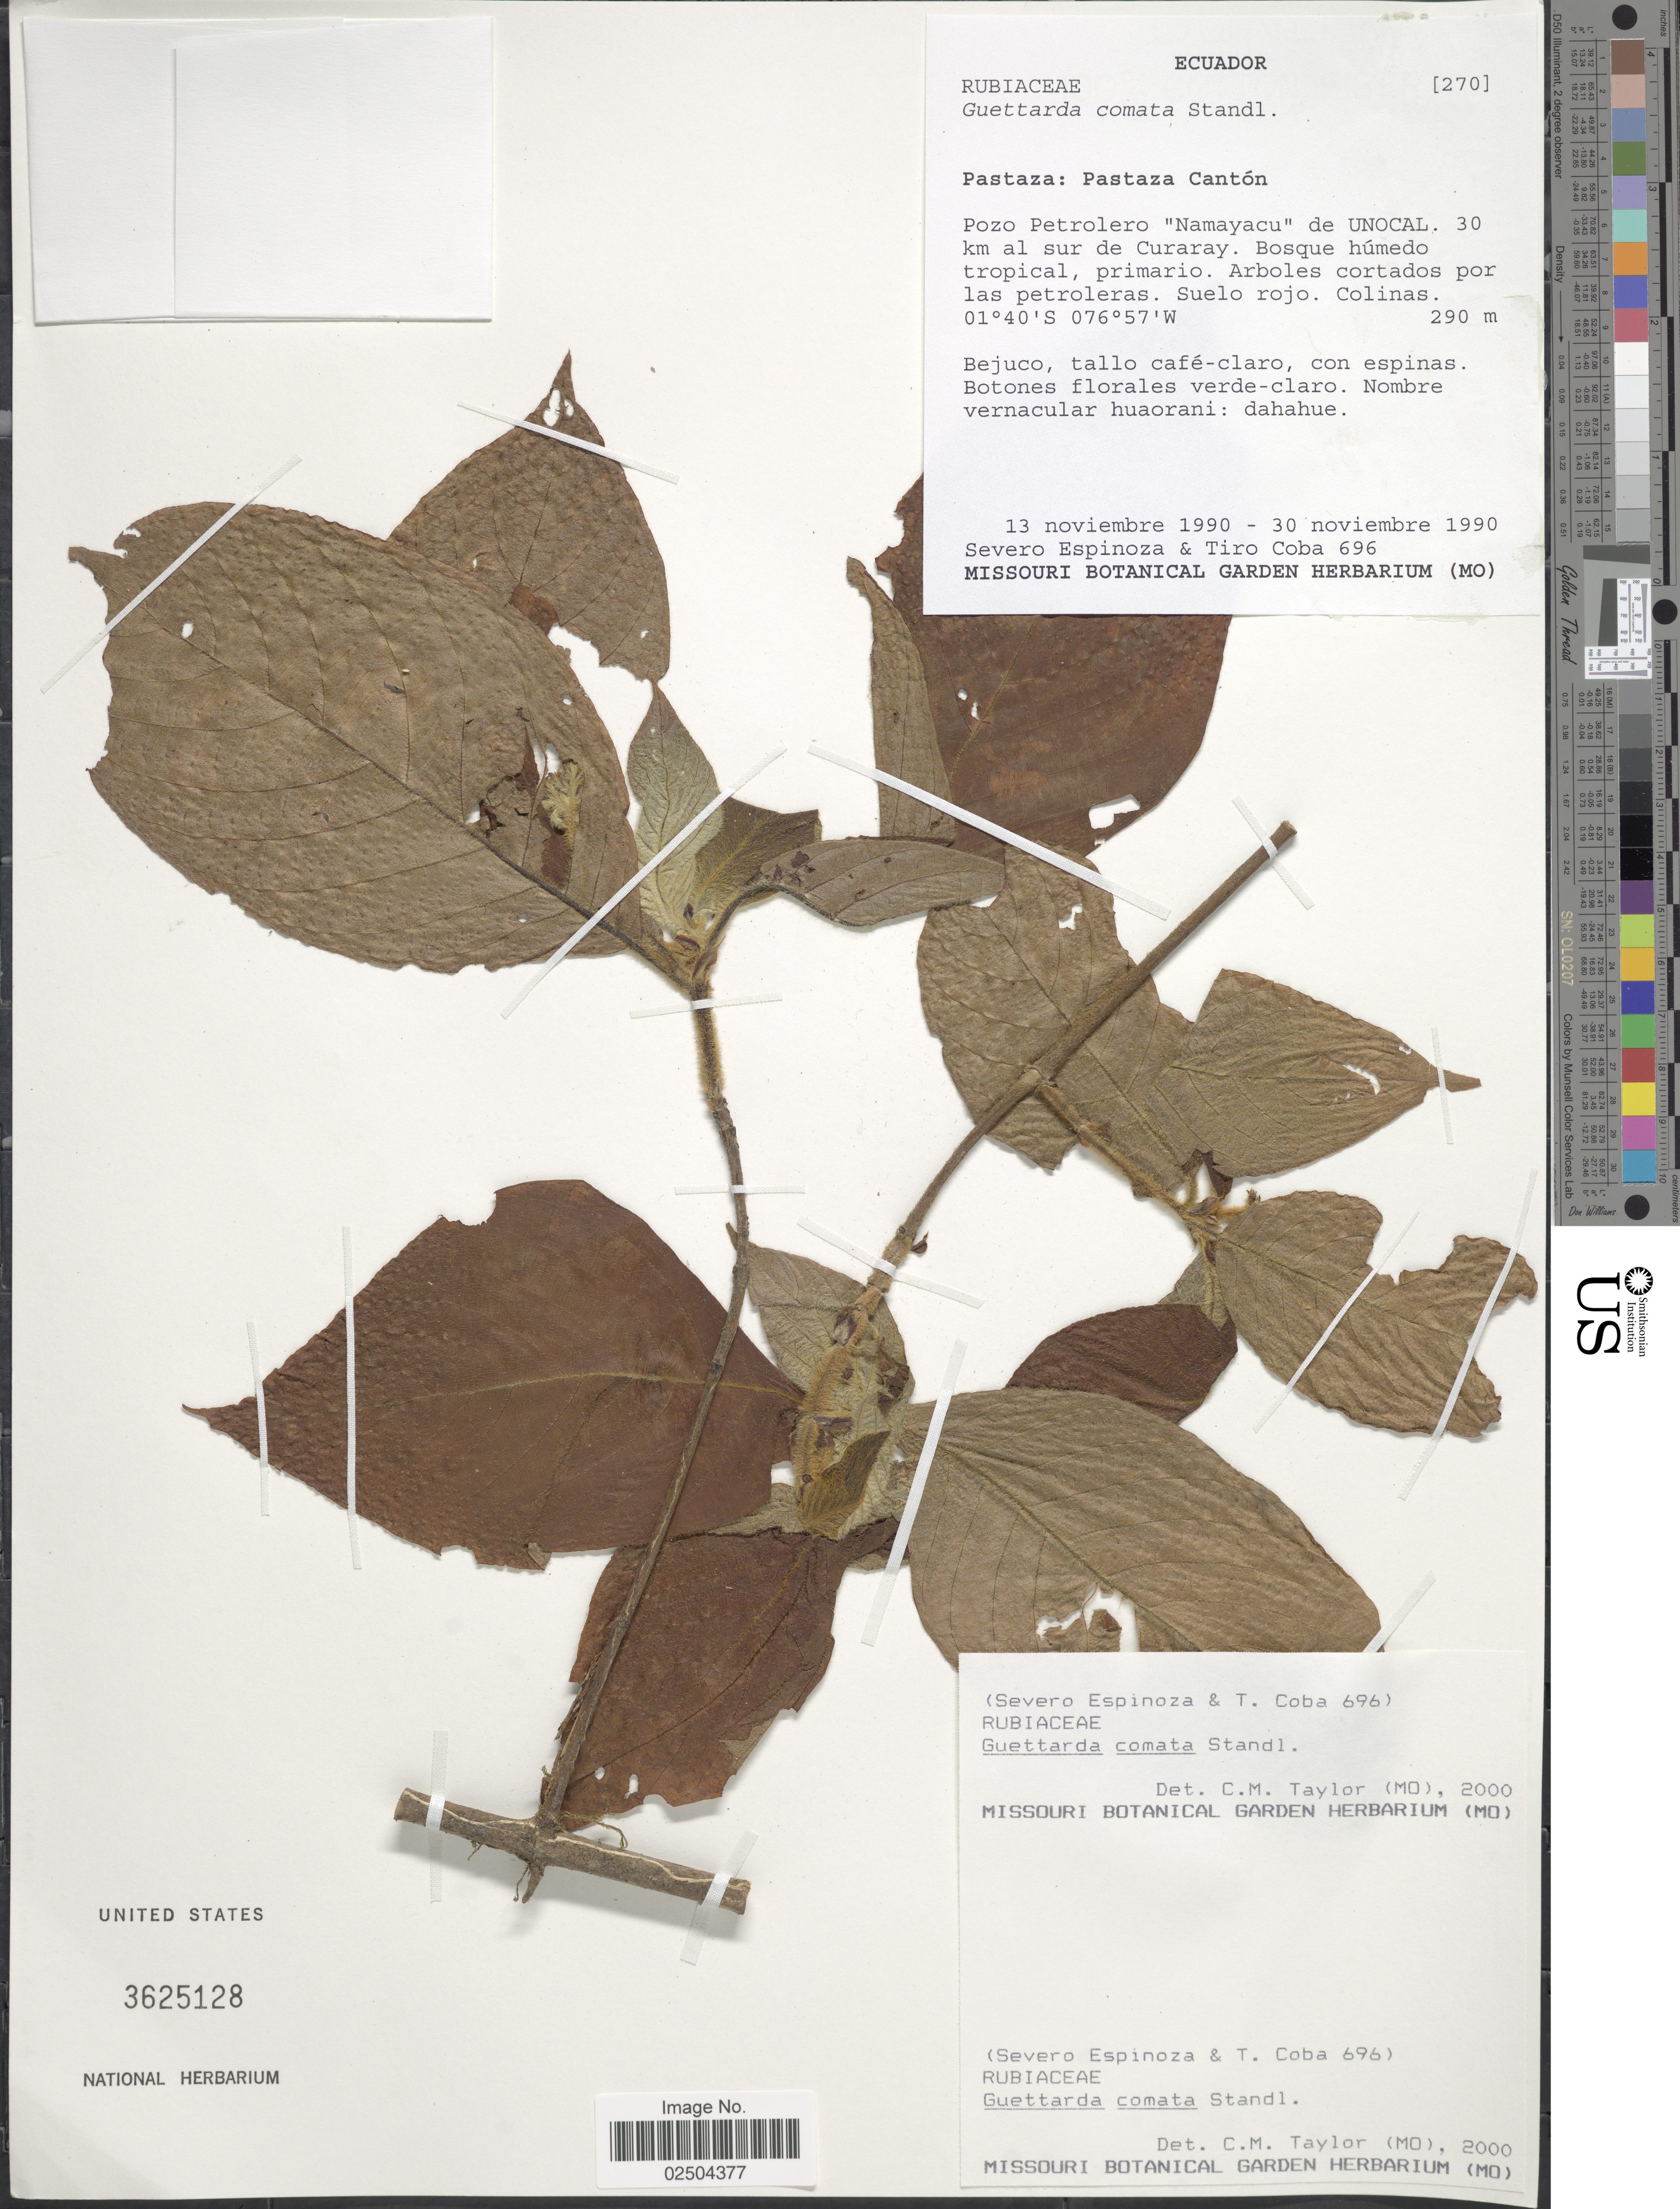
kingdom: Plantae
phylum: Tracheophyta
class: Magnoliopsida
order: Gentianales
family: Rubiaceae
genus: Guettarda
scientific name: Guettarda comata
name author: Standl.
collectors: S. Espinoza & T. Coba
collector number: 696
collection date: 1990-11-13/1990-11-30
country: Ecuador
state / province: Pastaza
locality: Pastaza: Pastaza Canton, Pozo Petrolero Namayacu, de Unocal, 30 km al sur de Curaray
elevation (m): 290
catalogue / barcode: US 3625128